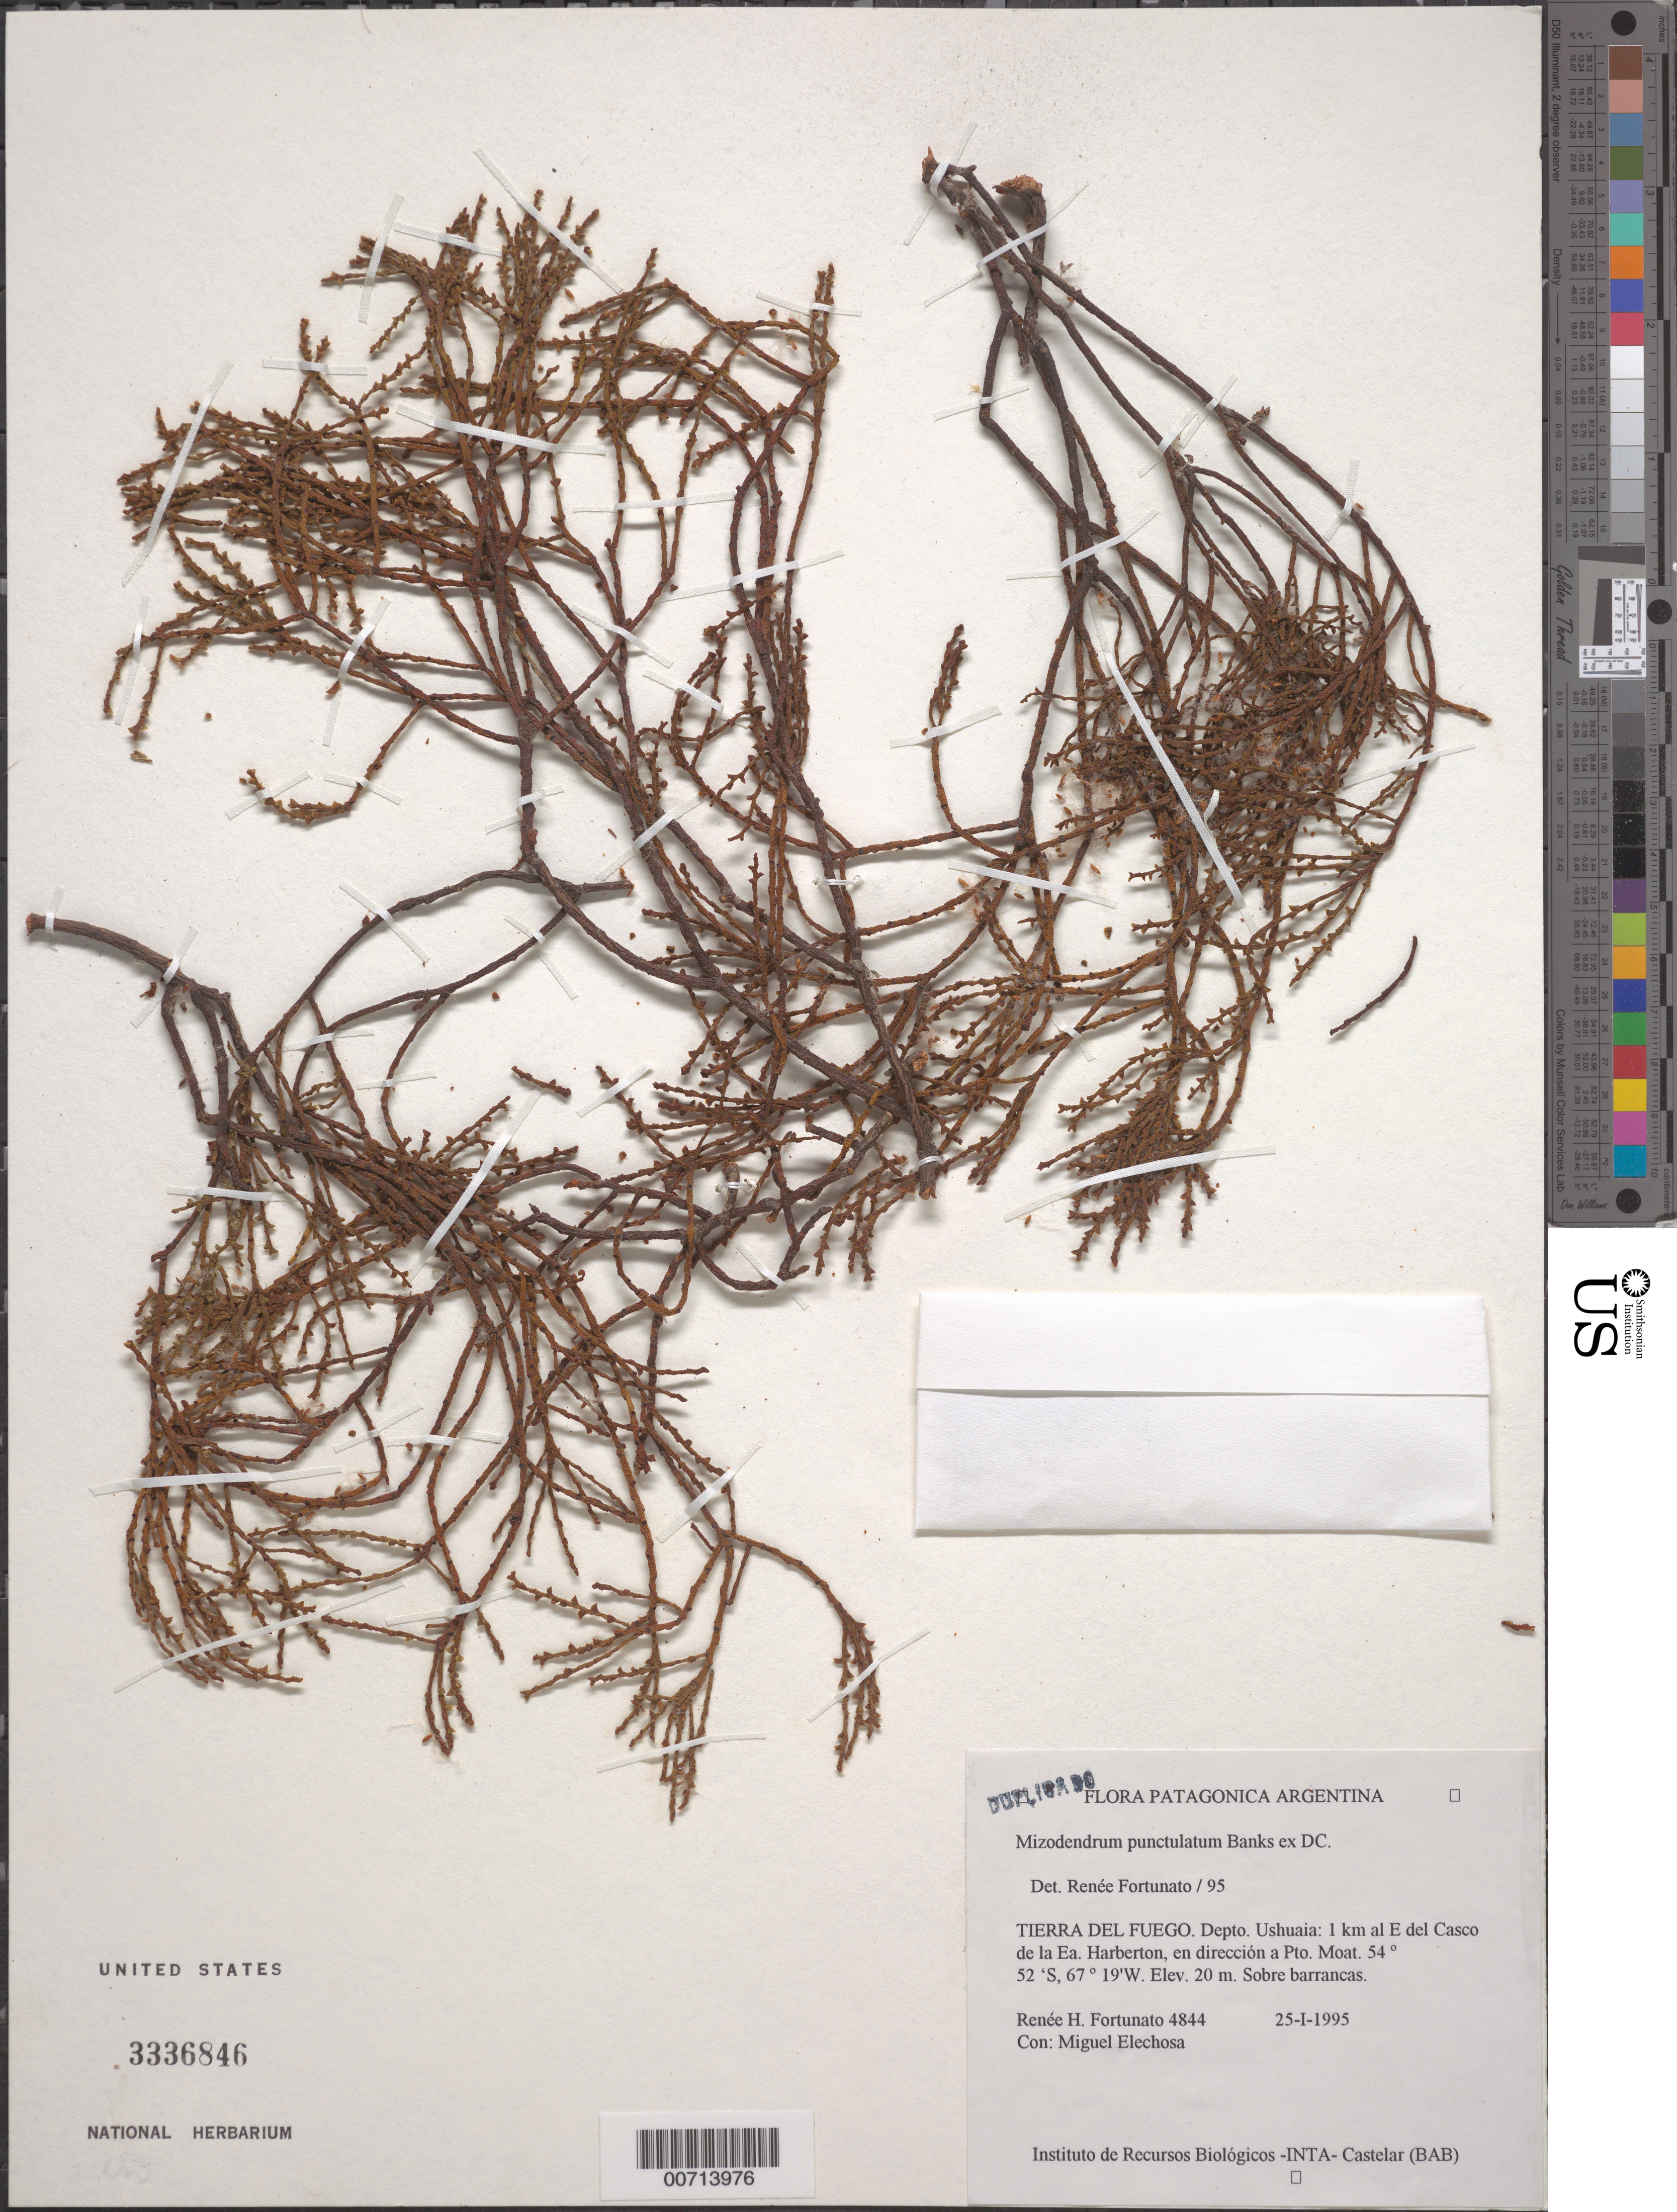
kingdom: Plantae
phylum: Tracheophyta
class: Magnoliopsida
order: Santalales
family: Misodendraceae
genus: Misodendrum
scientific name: Misodendrum punctulatum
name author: Sol. ex DC.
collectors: R. H. Fortunato & M. Elechosa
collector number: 4844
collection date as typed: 25 Jan 1995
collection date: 1995-01-25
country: Argentina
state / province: Tierra del Fuego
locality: Ushuaia, E of Casco.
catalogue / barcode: US 3336846